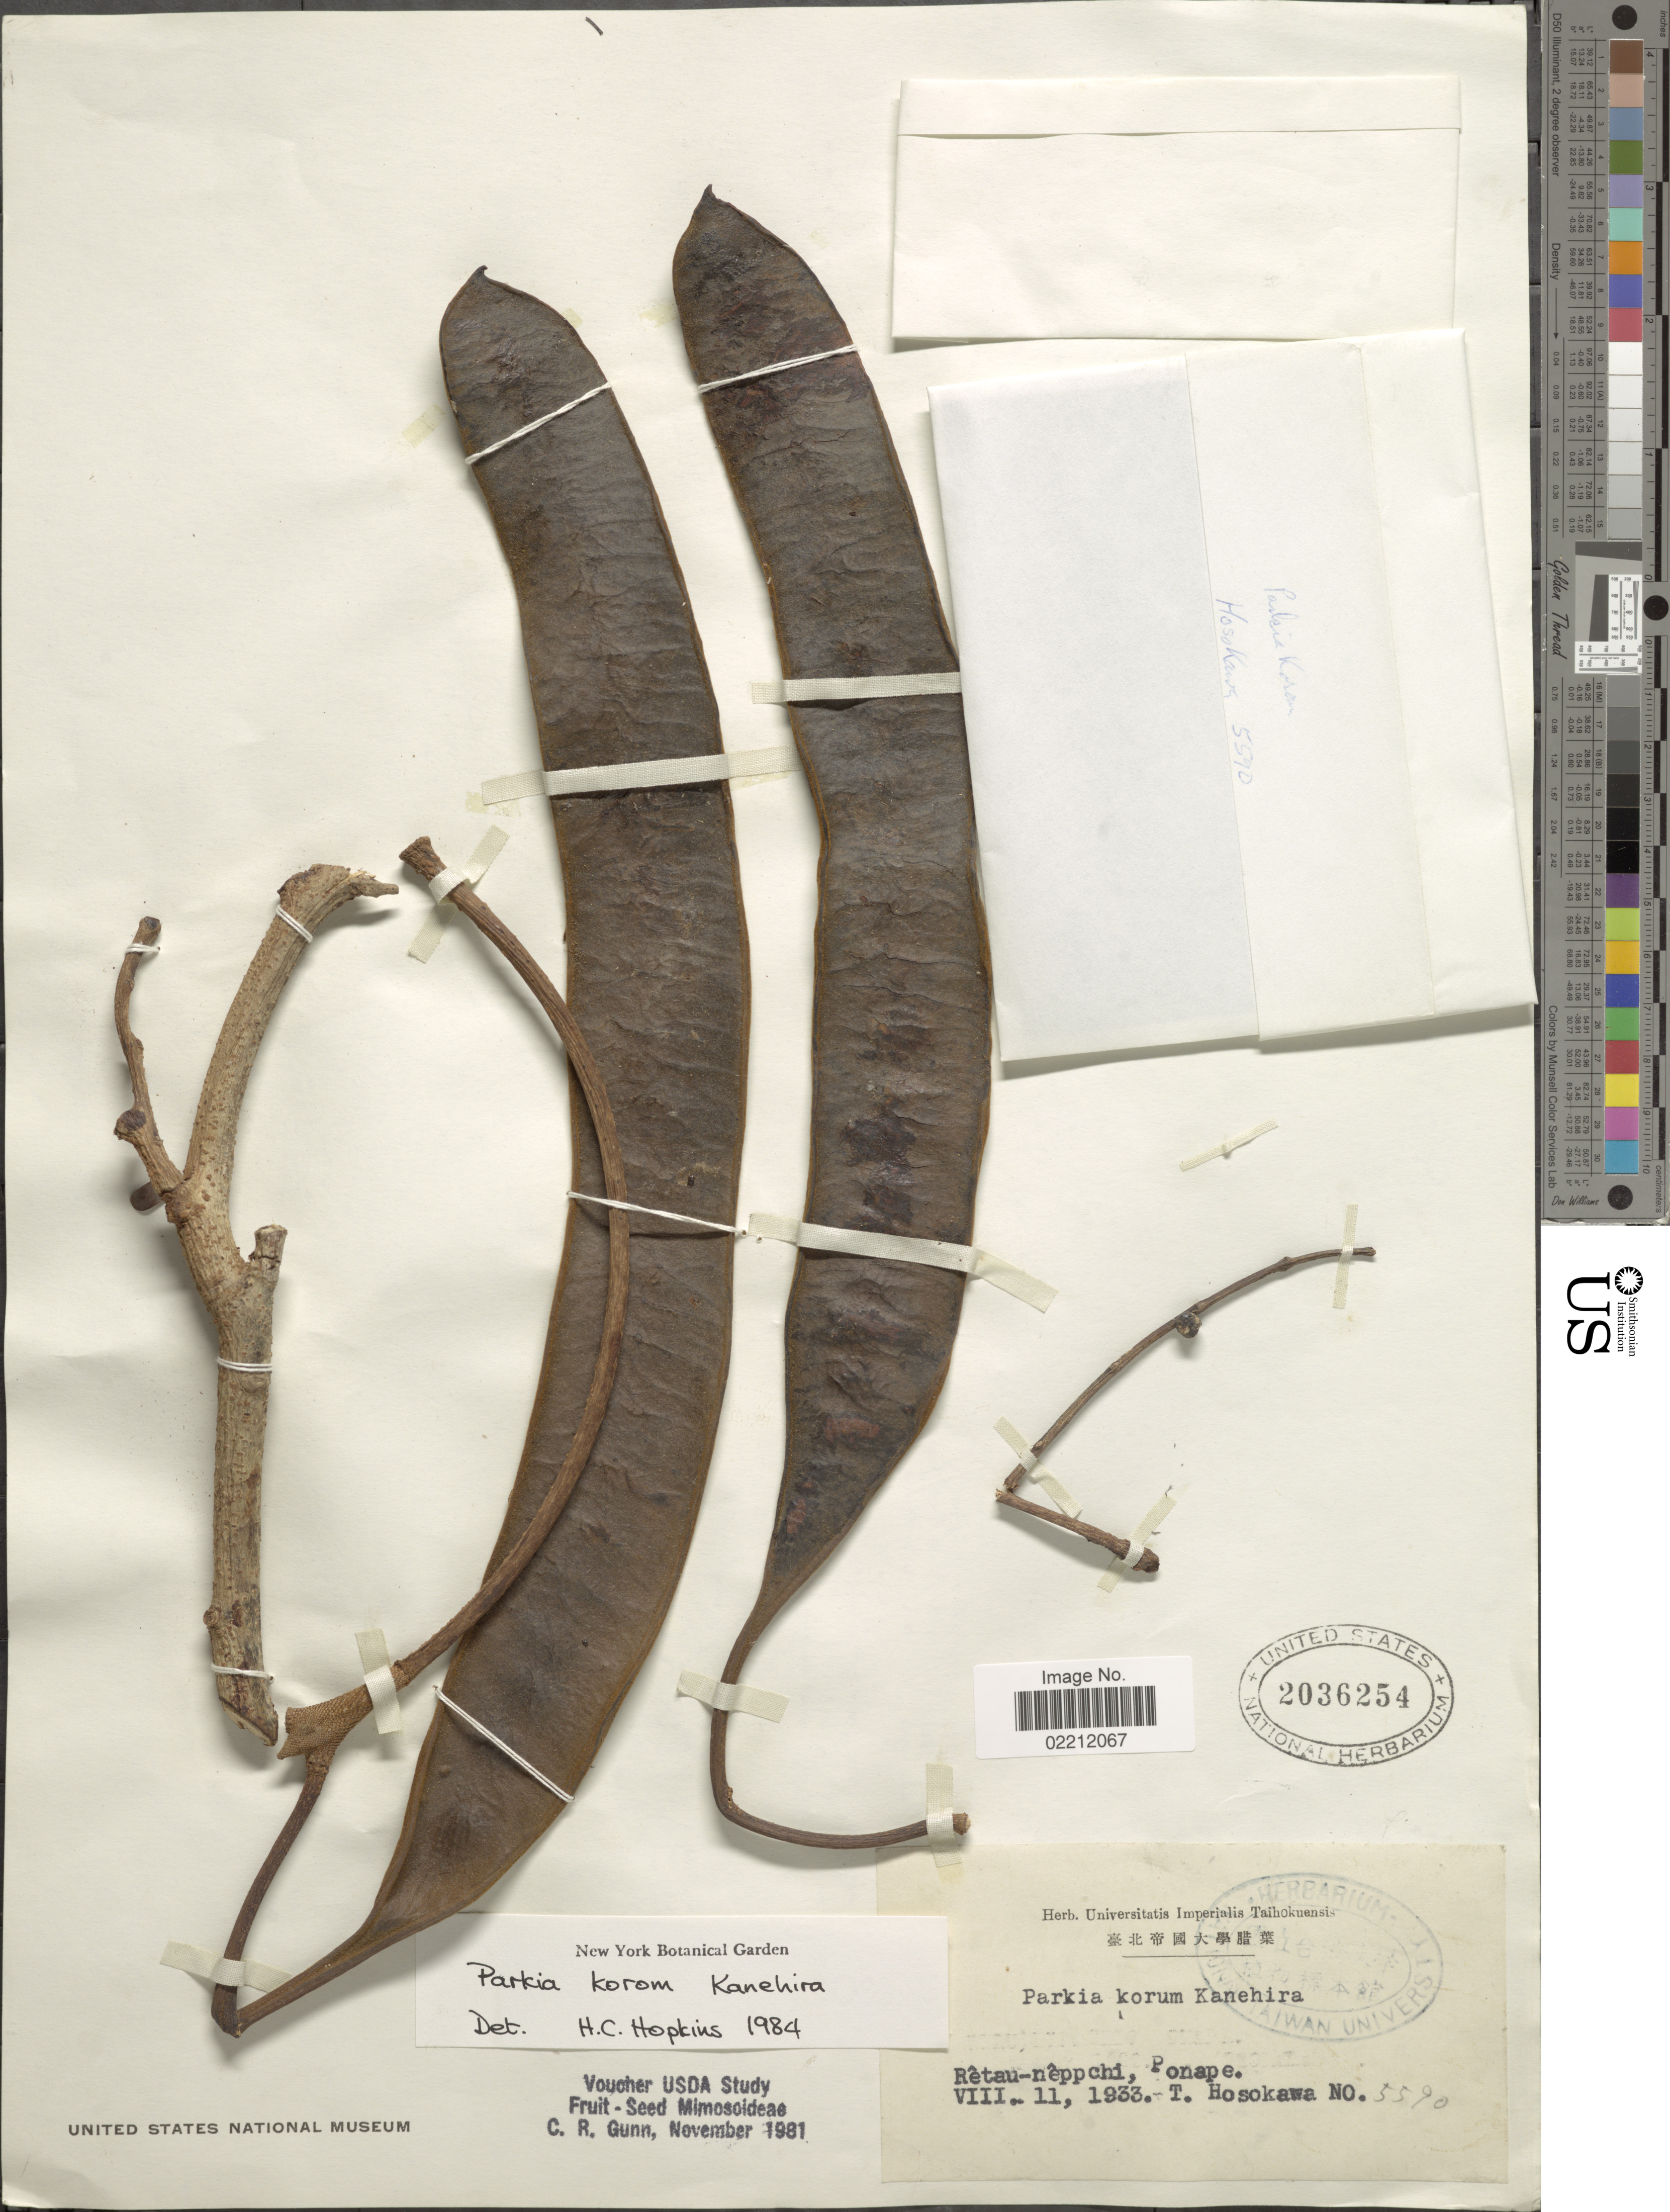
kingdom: Plantae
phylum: Tracheophyta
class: Magnoliopsida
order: Fabales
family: Fabaceae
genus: Parkia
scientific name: Parkia korom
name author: Kaneh.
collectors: T. Hosokawa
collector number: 5590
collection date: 1933-08-11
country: Micronesia, Federated States of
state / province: Pohnpei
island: Pohnpei [Ponape]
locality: Retau-neppchi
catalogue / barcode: US 2036254